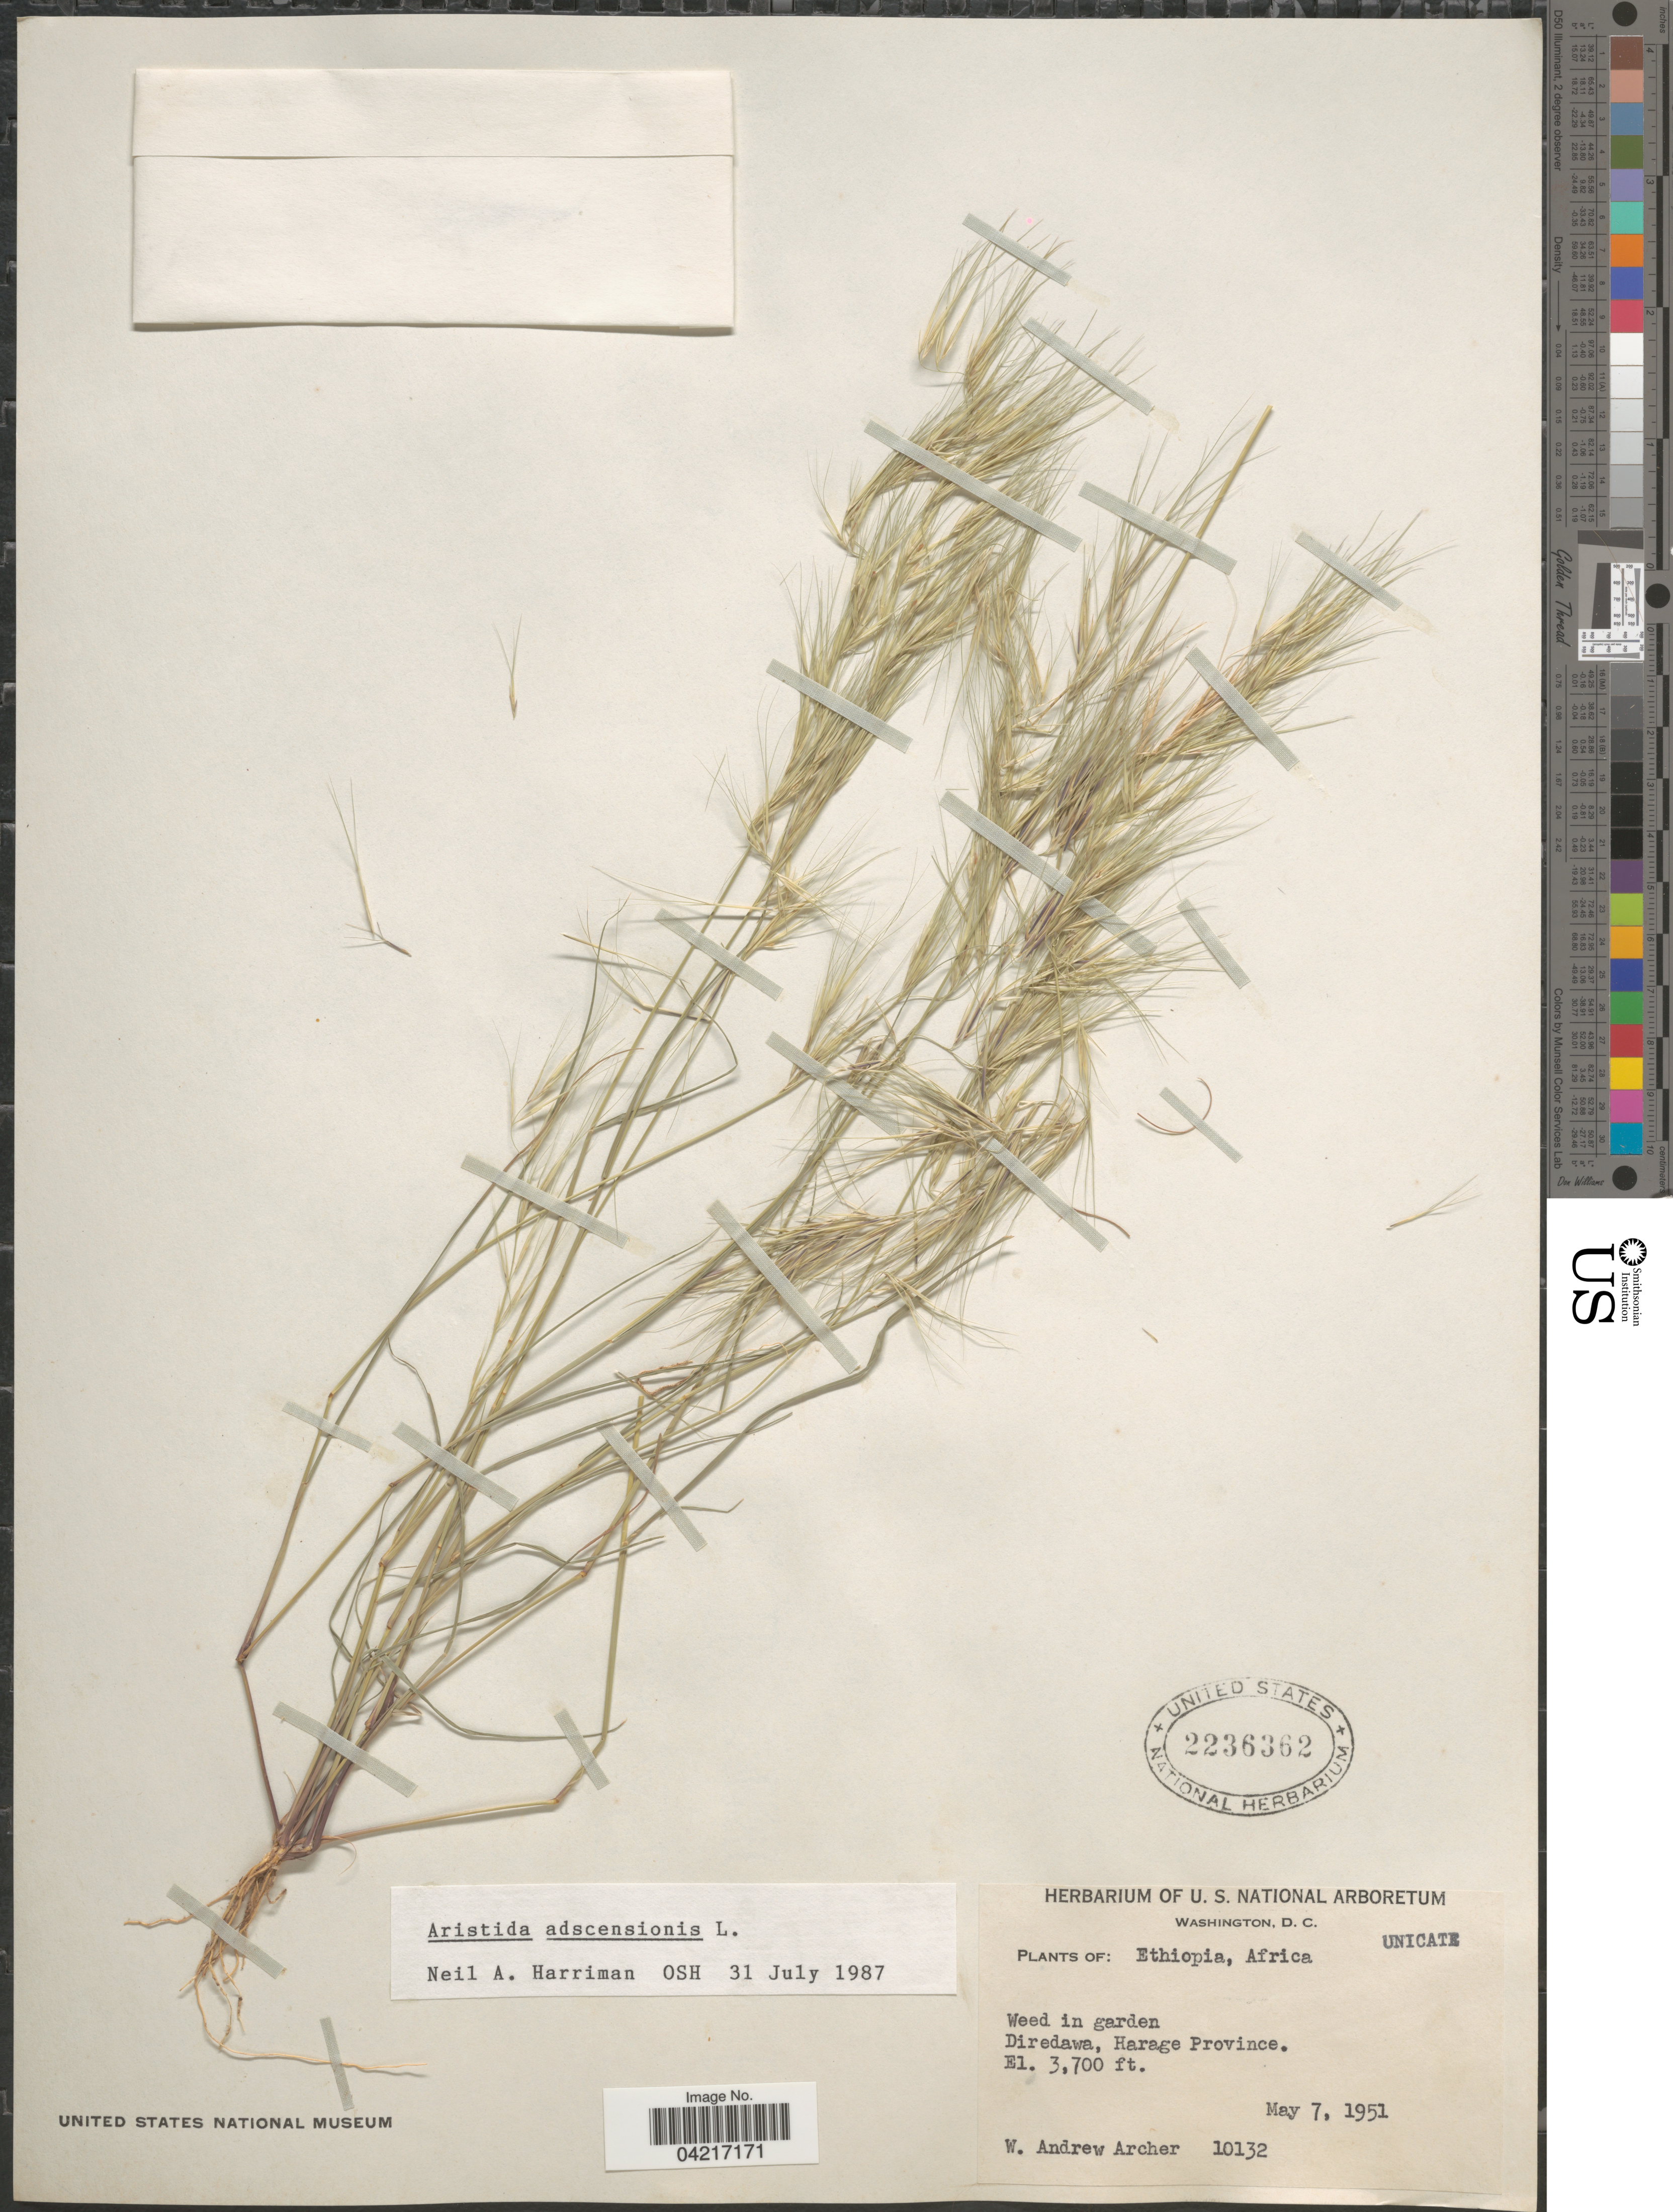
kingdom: Plantae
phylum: Tracheophyta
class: Liliopsida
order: Poales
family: Poaceae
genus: Aristida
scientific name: Aristida adscensionis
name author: L.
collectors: W. A. Archer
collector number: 10132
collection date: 1951-05-07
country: Ethiopia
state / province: Dire Dawa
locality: Weed in garden. Harage Province.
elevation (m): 1128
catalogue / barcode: US 2236362